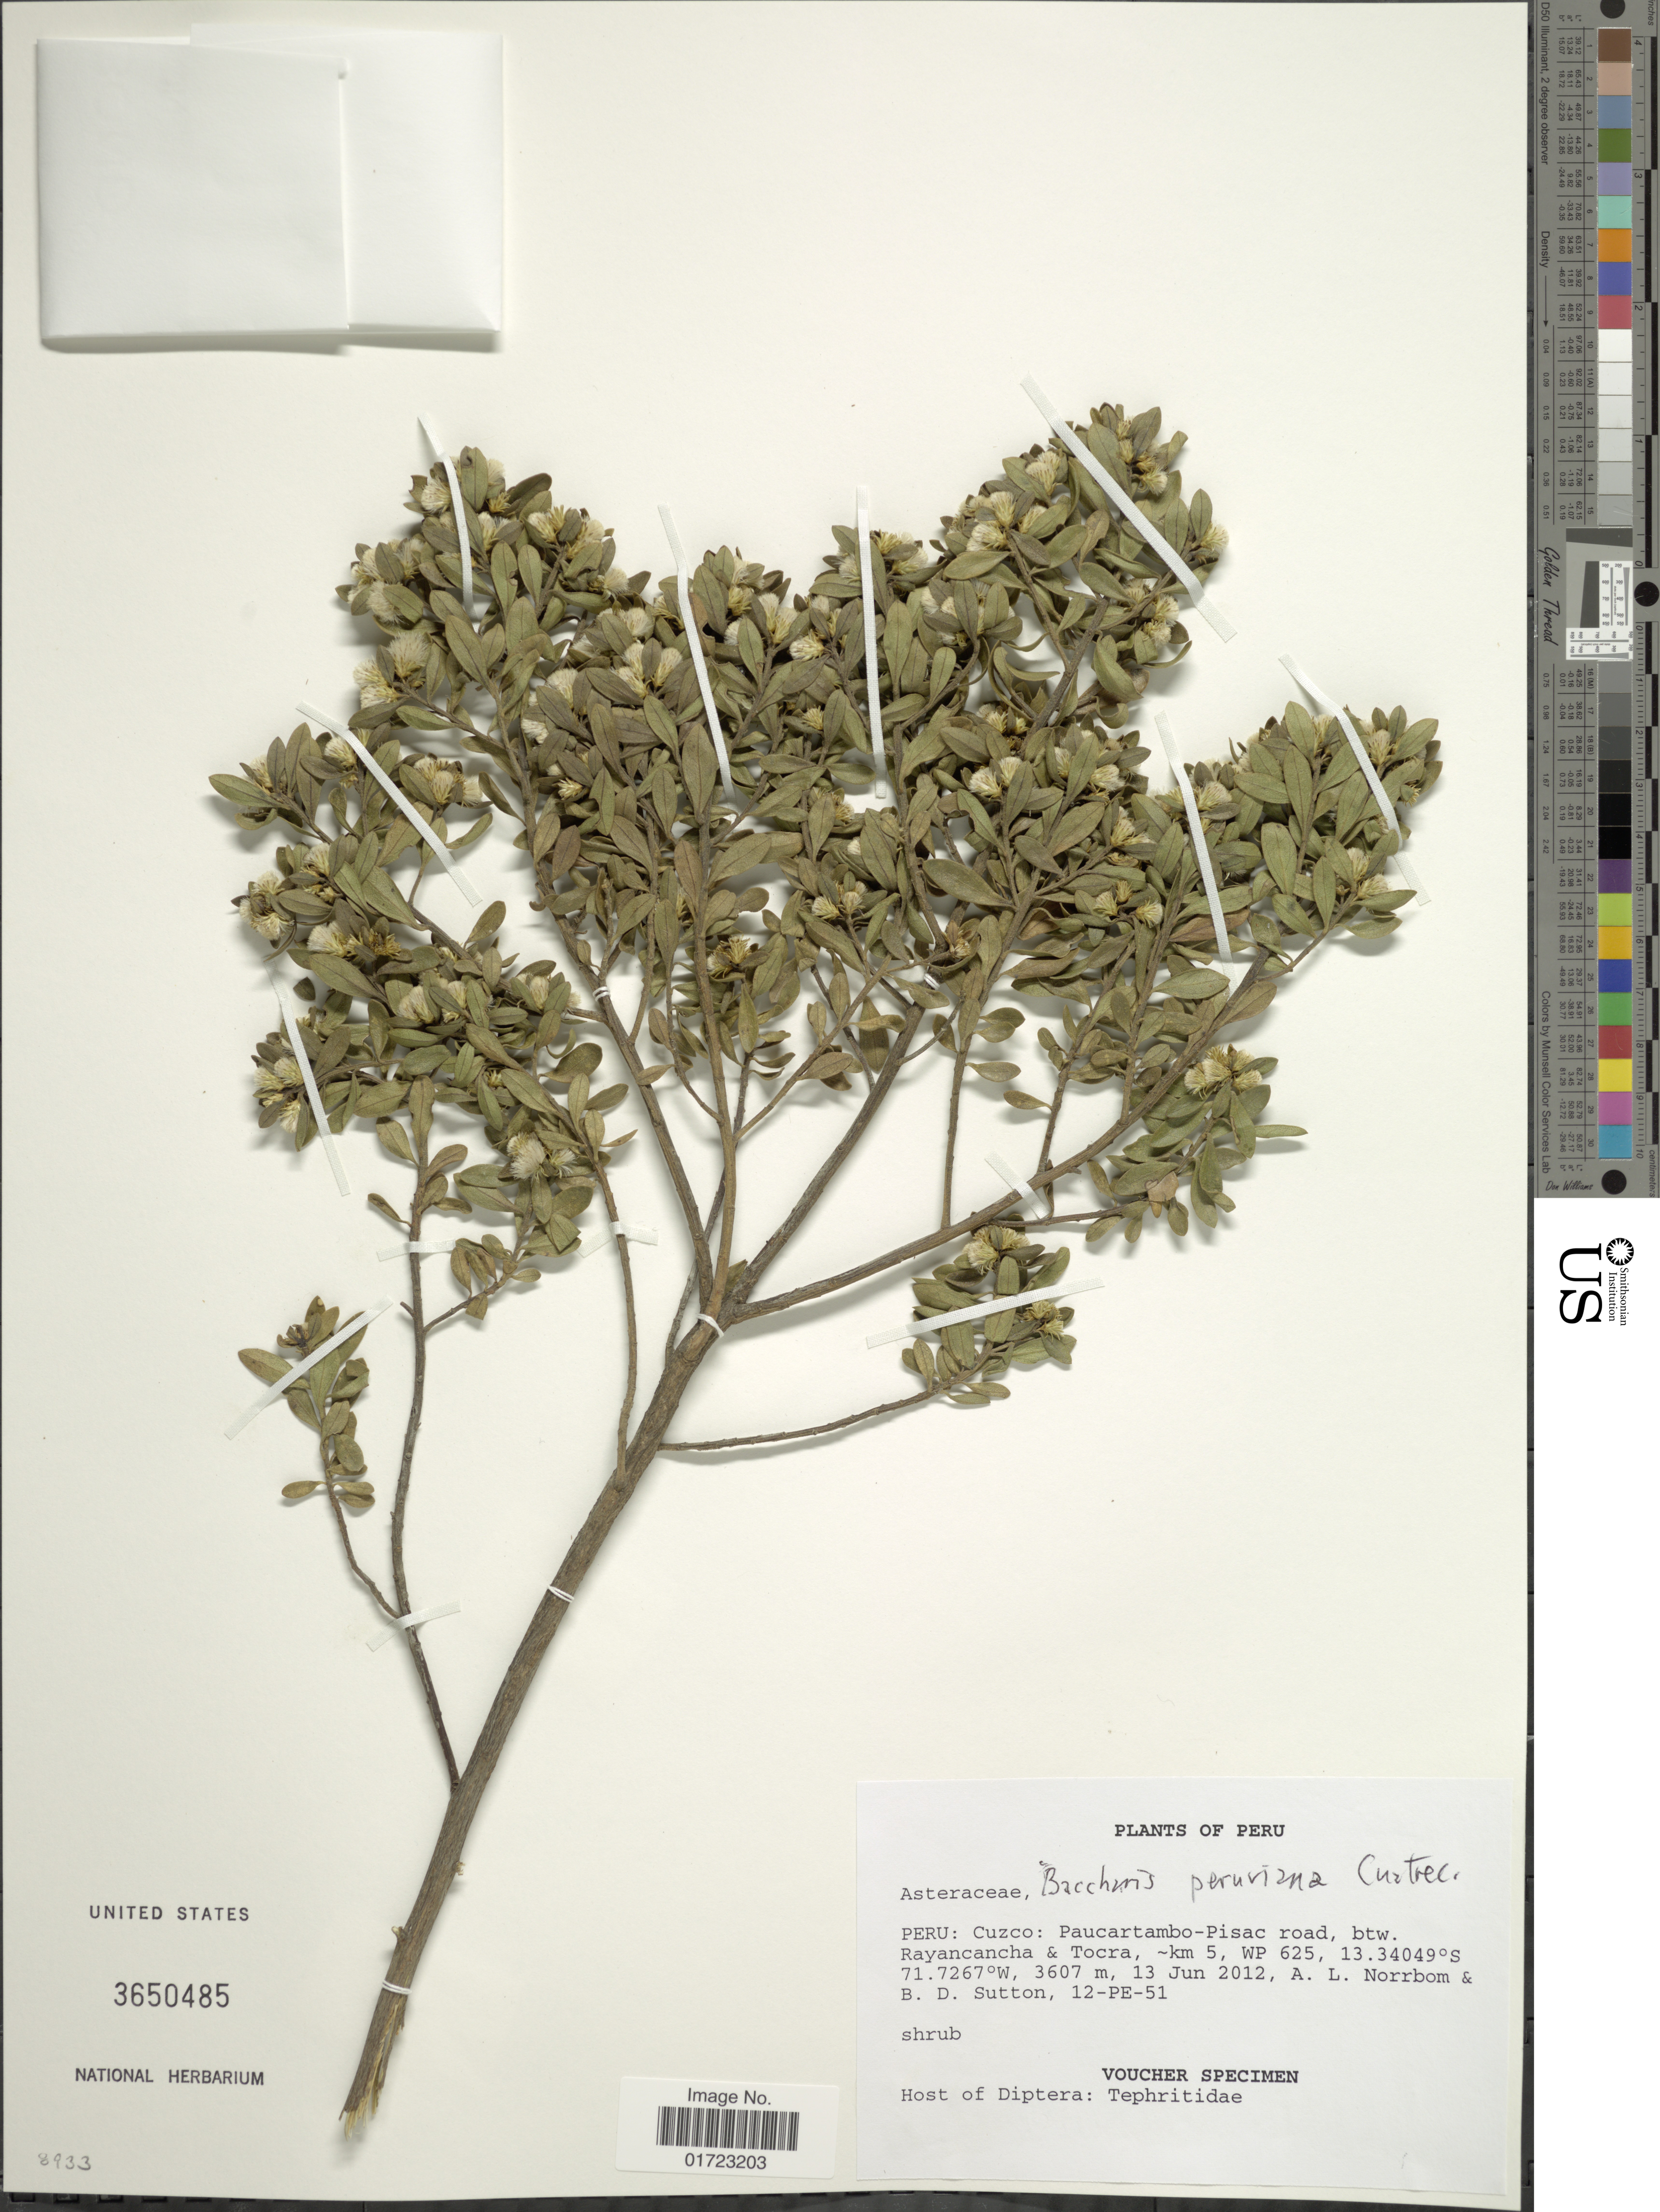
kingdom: Plantae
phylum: Tracheophyta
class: Magnoliopsida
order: Asterales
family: Asteraceae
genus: Baccharis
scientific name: Baccharis peruviana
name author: Cuatrec.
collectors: A. L. Norrbom & B. Sutton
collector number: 12-PE-51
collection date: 2012-06-13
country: Peru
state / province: Cusco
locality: Paucartambo-Pisac road, btw Rayancancha & Tocra, -km 5, WP 625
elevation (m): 3607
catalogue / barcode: US 3650485